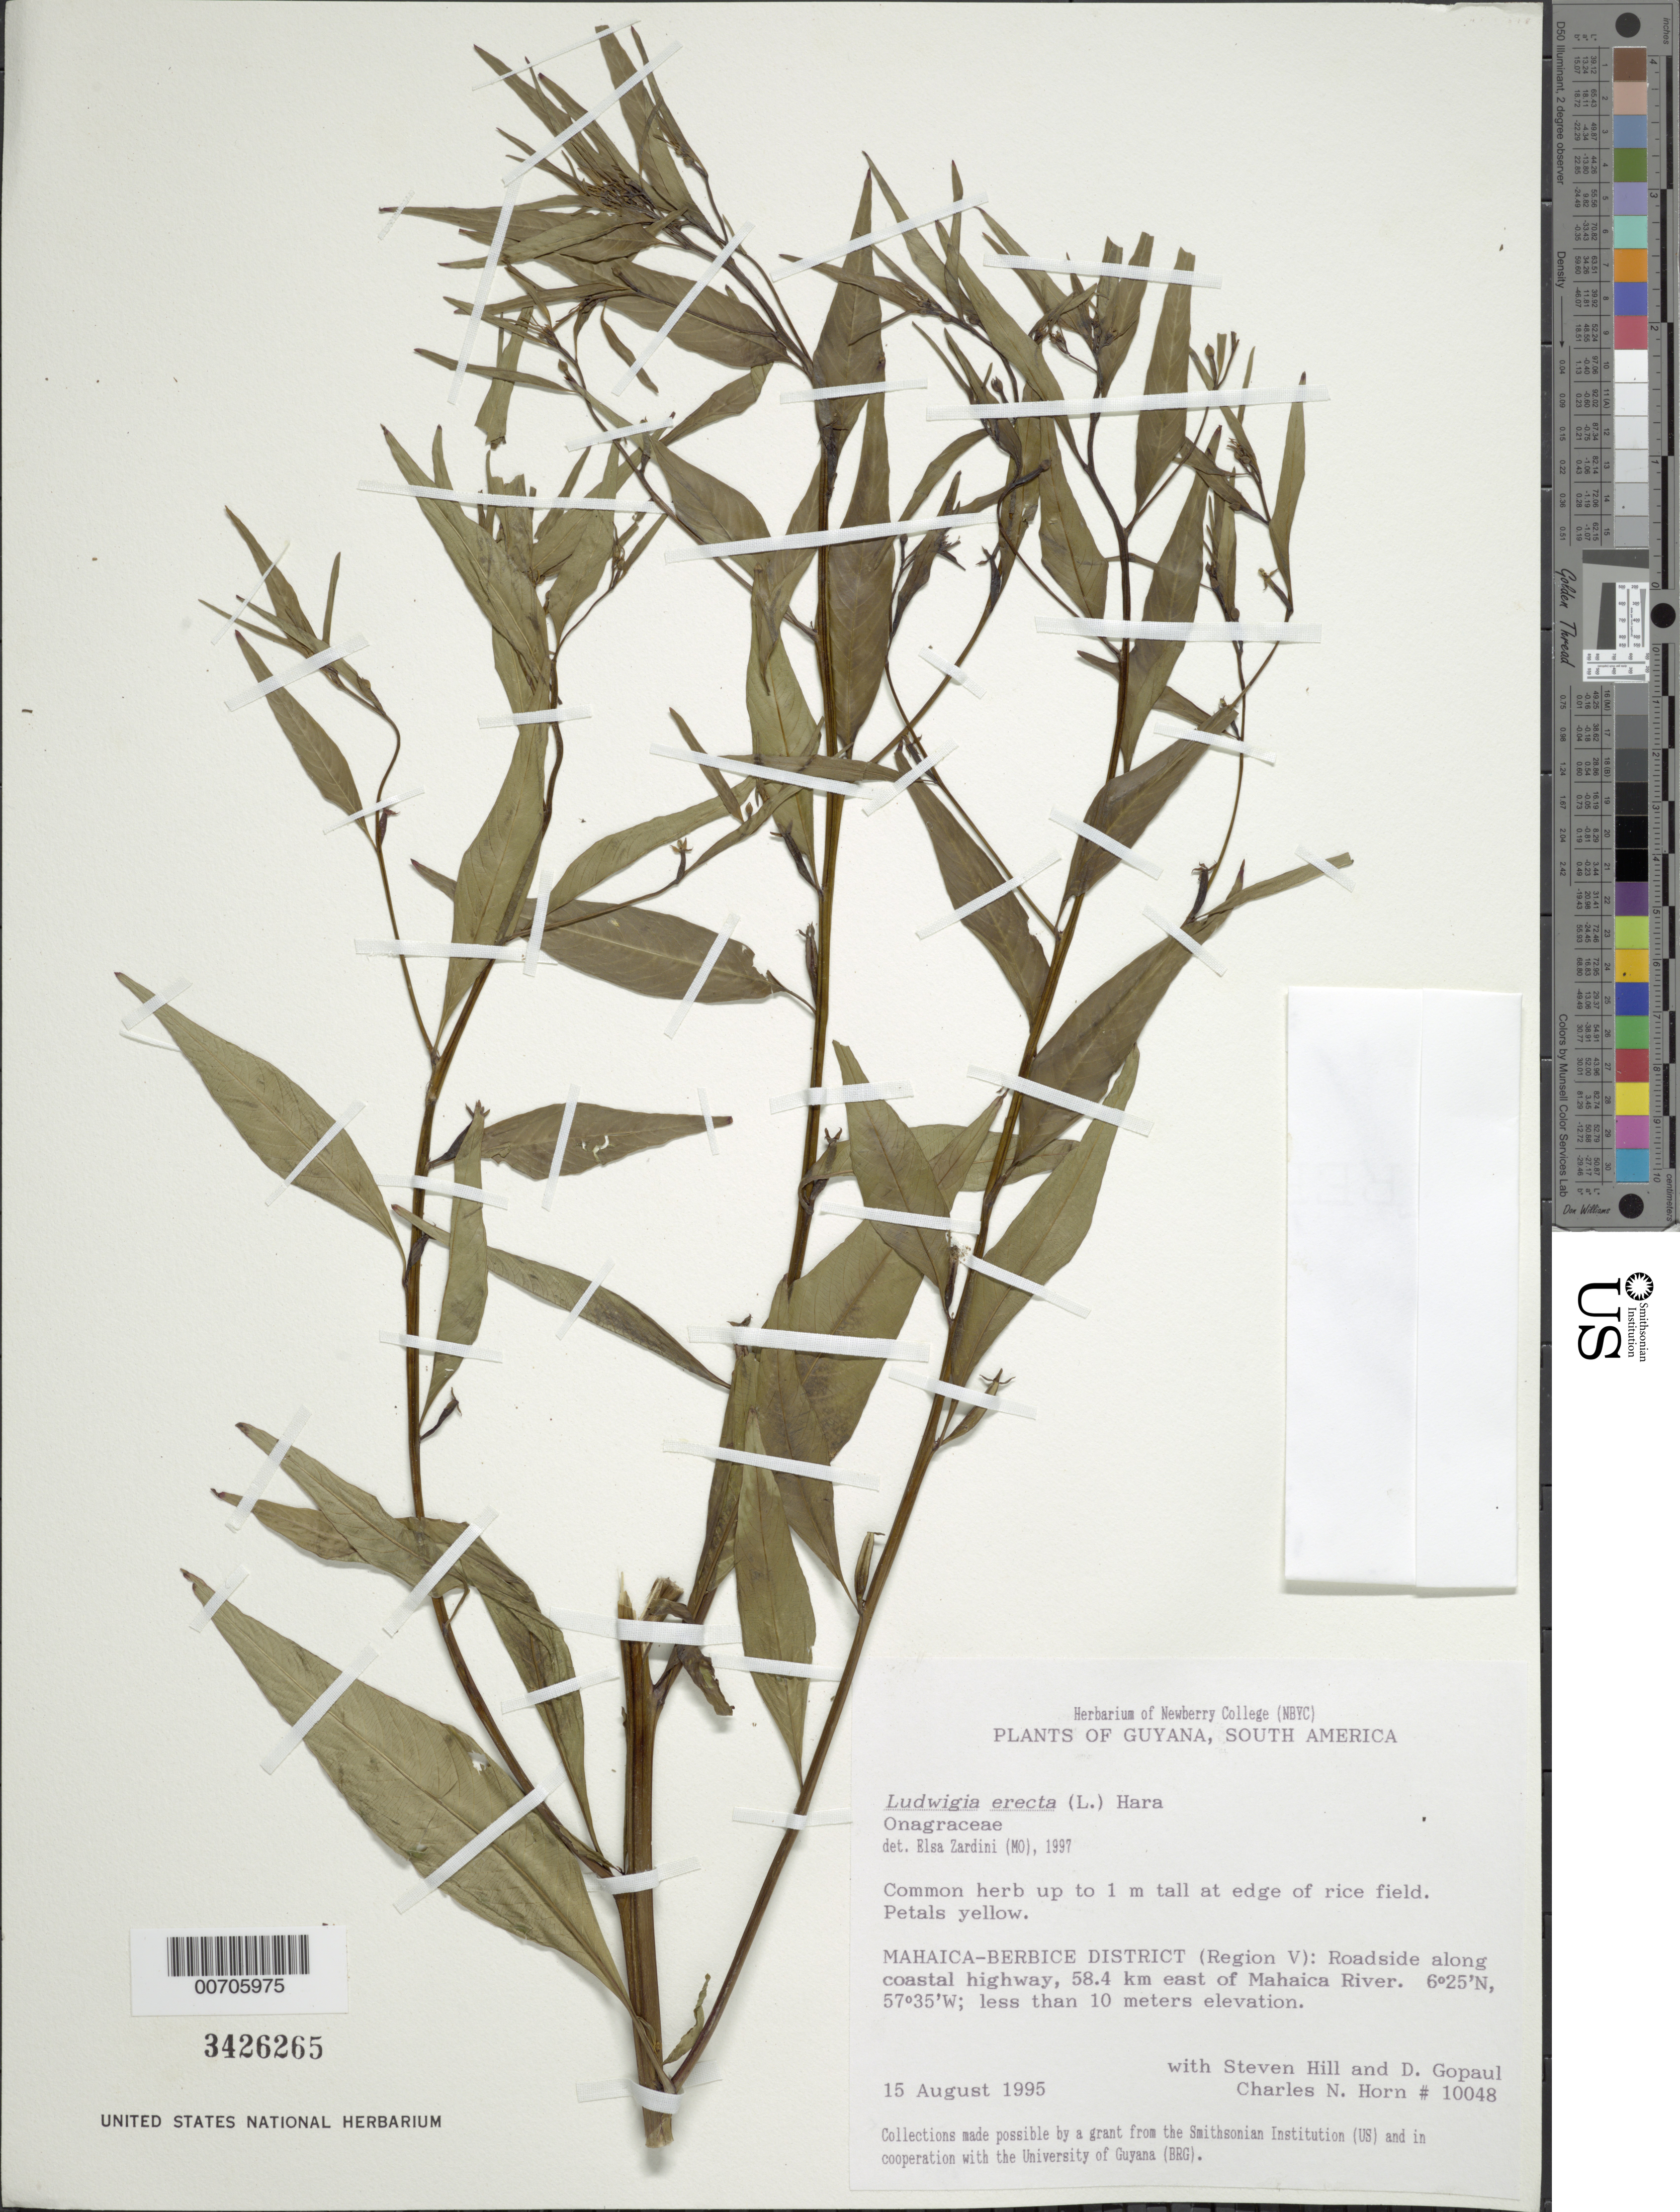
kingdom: Plantae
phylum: Tracheophyta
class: Magnoliopsida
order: Myrtales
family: Onagraceae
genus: Ludwigia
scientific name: Ludwigia erecta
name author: (L.) H. Hara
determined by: Zardini, E. M.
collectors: C. N. Horn, S. Hill & D. Gopaul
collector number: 10048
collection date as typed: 15-Aug-95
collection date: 1995-08-15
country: Guyana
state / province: Mahaica-Berbice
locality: Coastal Hwy., 58.4 km E of Mahaica R.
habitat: Edge of rice field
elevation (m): -2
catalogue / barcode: US 3426265